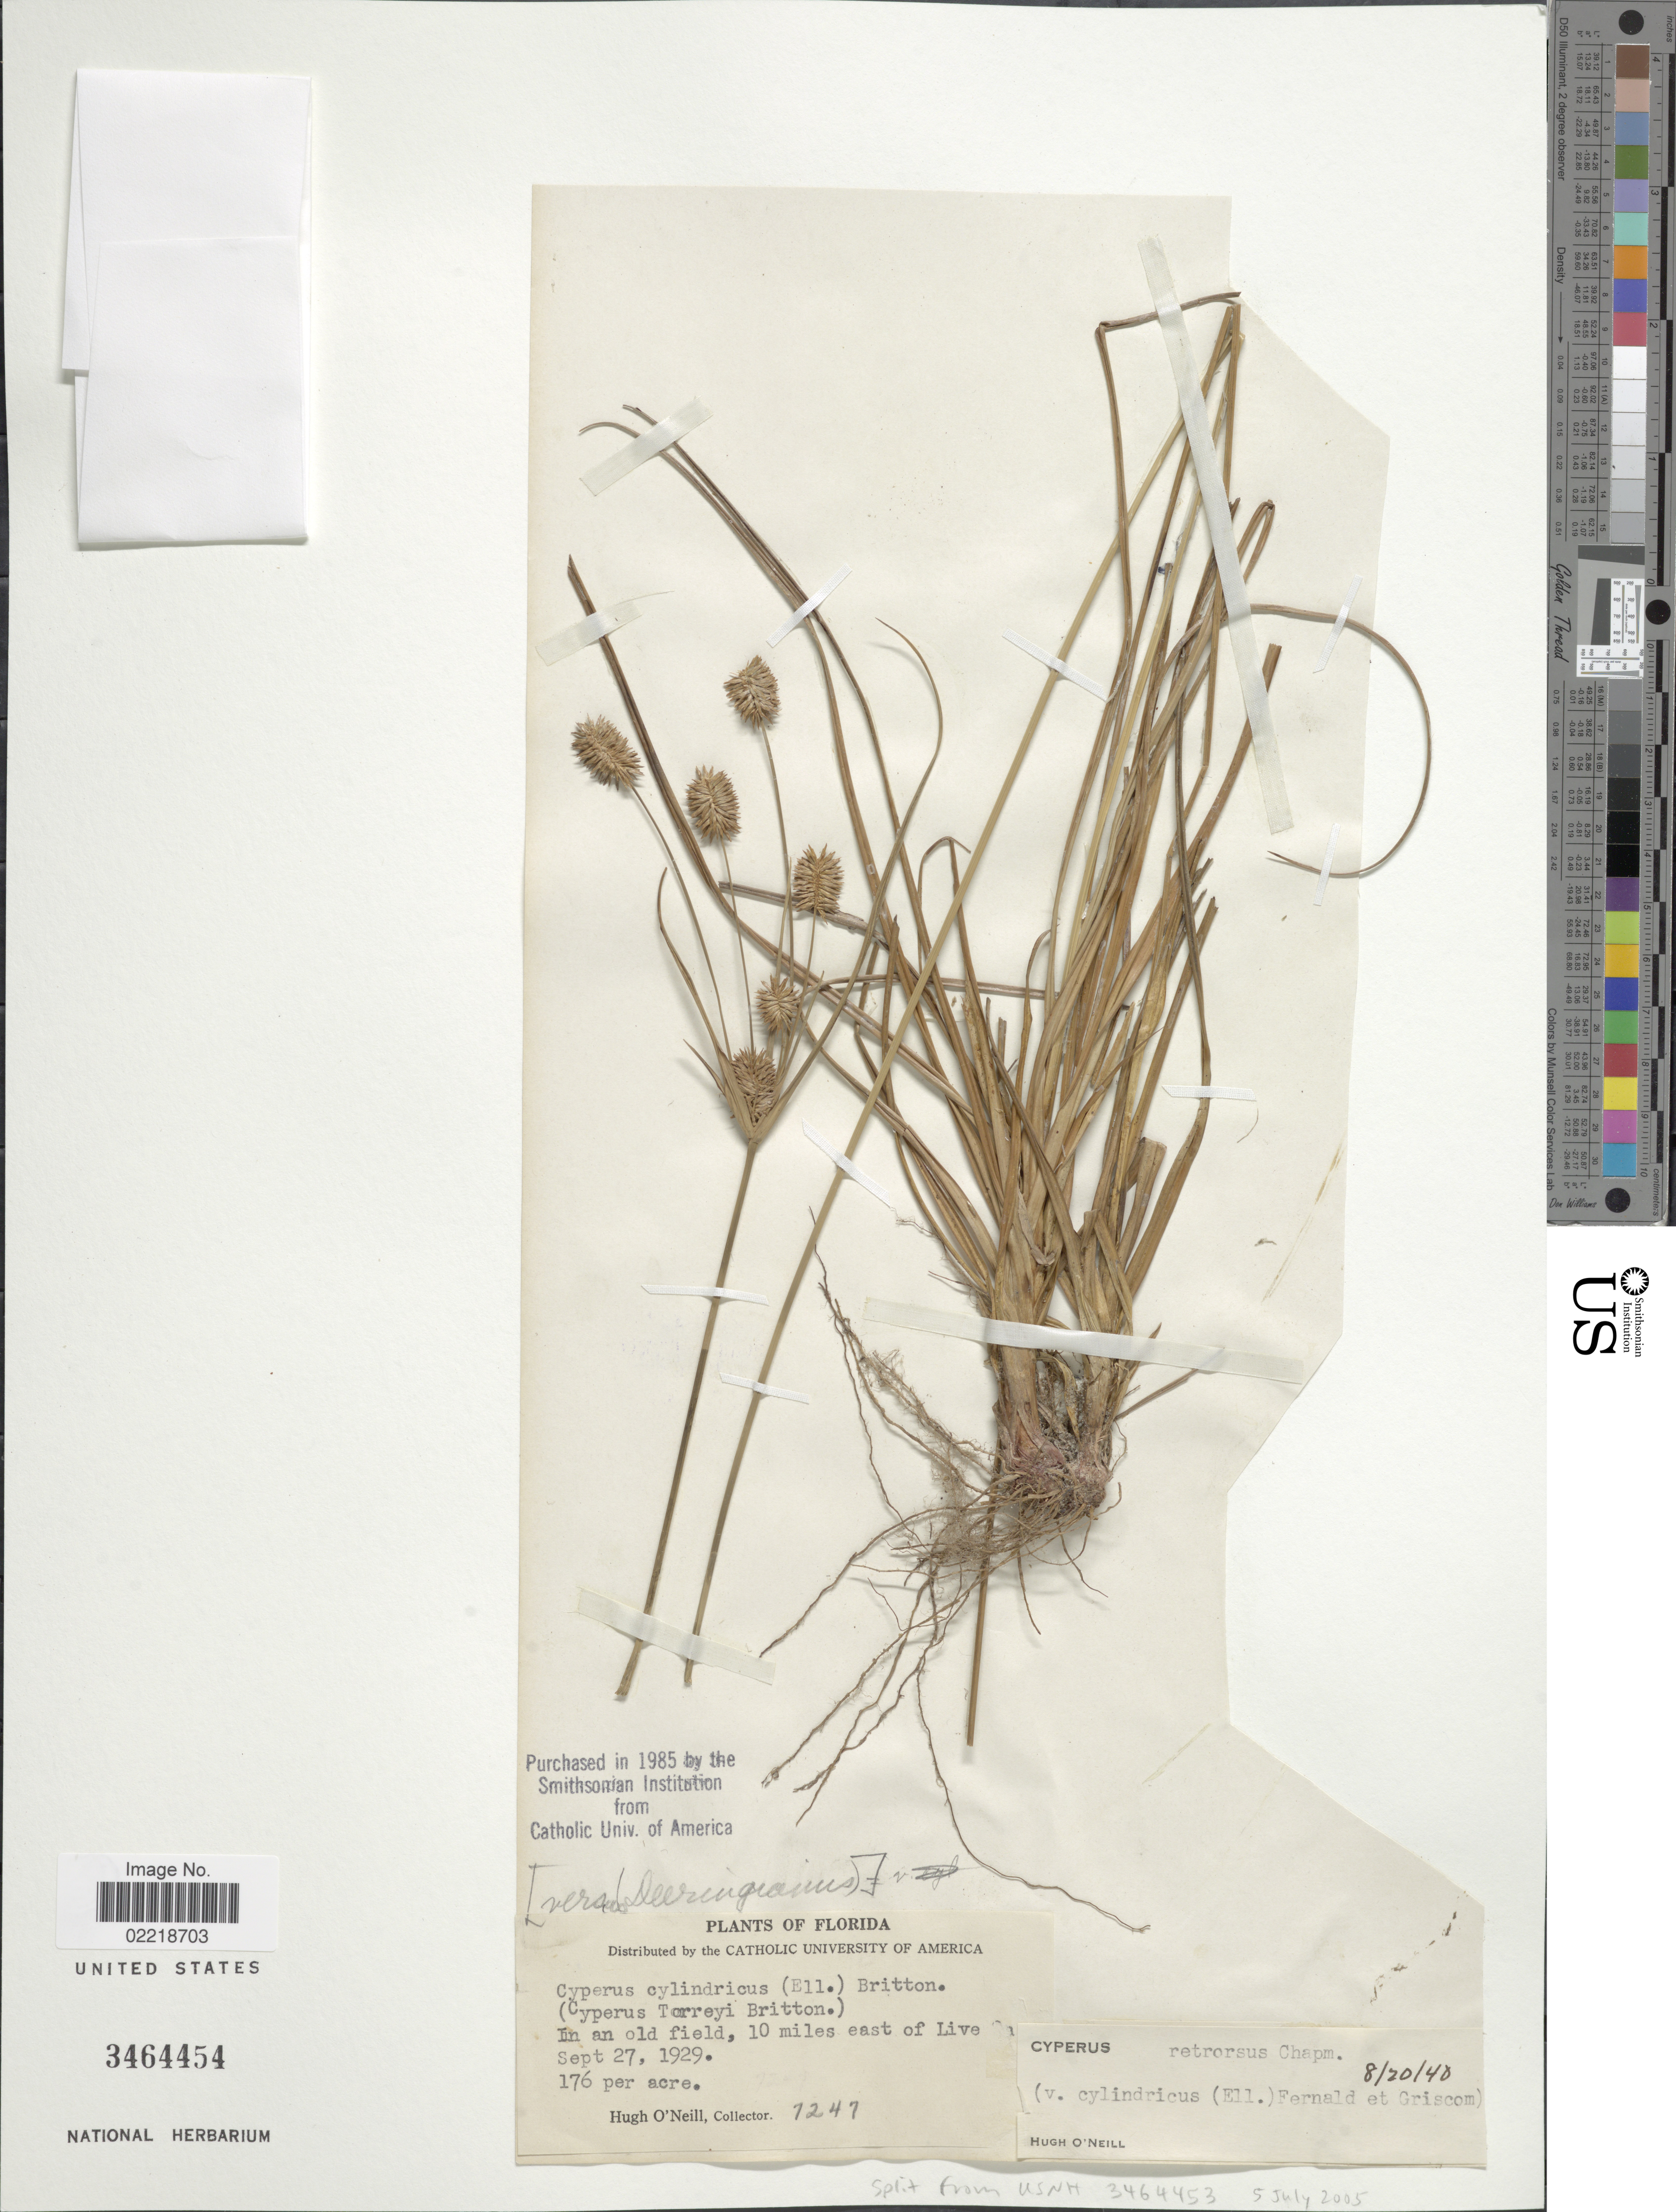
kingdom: Plantae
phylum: Tracheophyta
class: Liliopsida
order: Poales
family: Cyperaceae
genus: Cyperus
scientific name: Cyperus retrorsus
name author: Chapm.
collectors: H. O'Neill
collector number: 1247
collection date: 1929-09-27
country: United States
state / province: Florida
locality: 10 miles east of Live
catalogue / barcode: US 3464454